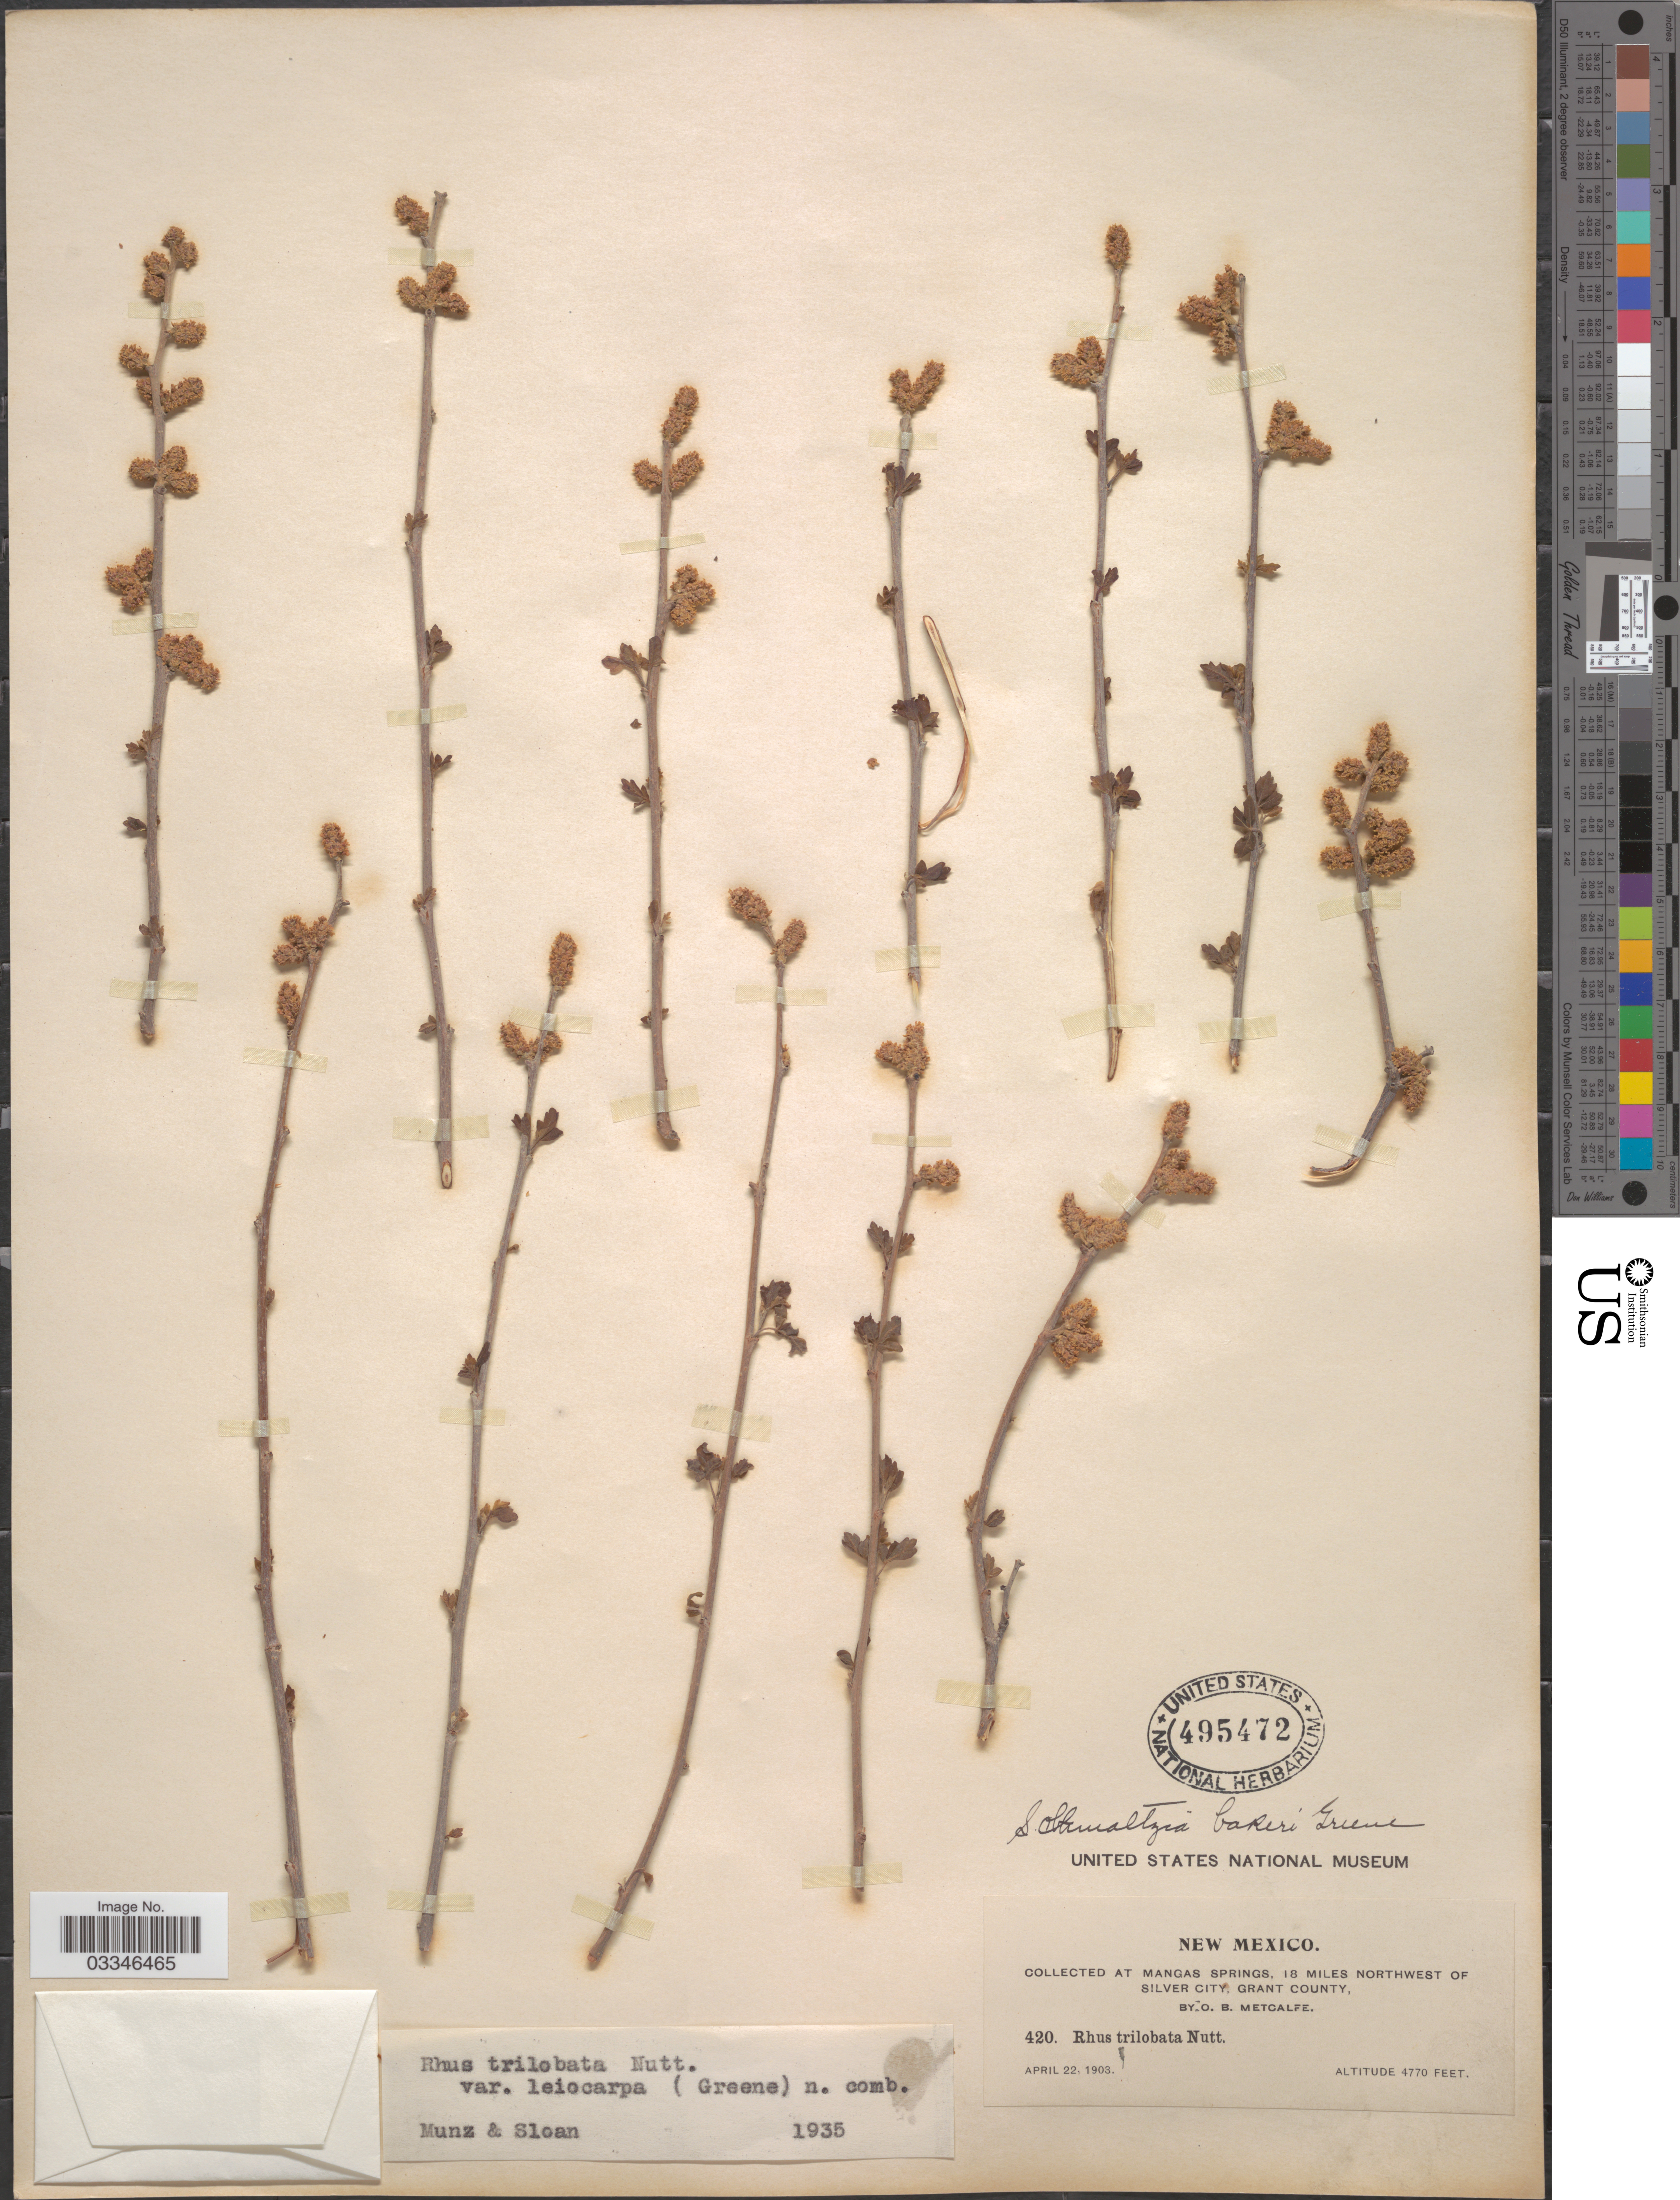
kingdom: Plantae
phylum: Tracheophyta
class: Magnoliopsida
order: Sapindales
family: Anacardiaceae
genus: Rhus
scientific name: Rhus trilobata var. leiocarpa (Greene) Munz & Sloane ined.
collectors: O. B. Metcalfe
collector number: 420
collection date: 1903-04-22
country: United States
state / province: New Mexico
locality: At Mangas Springs, 18 miles northwest of Silver City, Grant County.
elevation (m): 1454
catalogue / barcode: US 495472